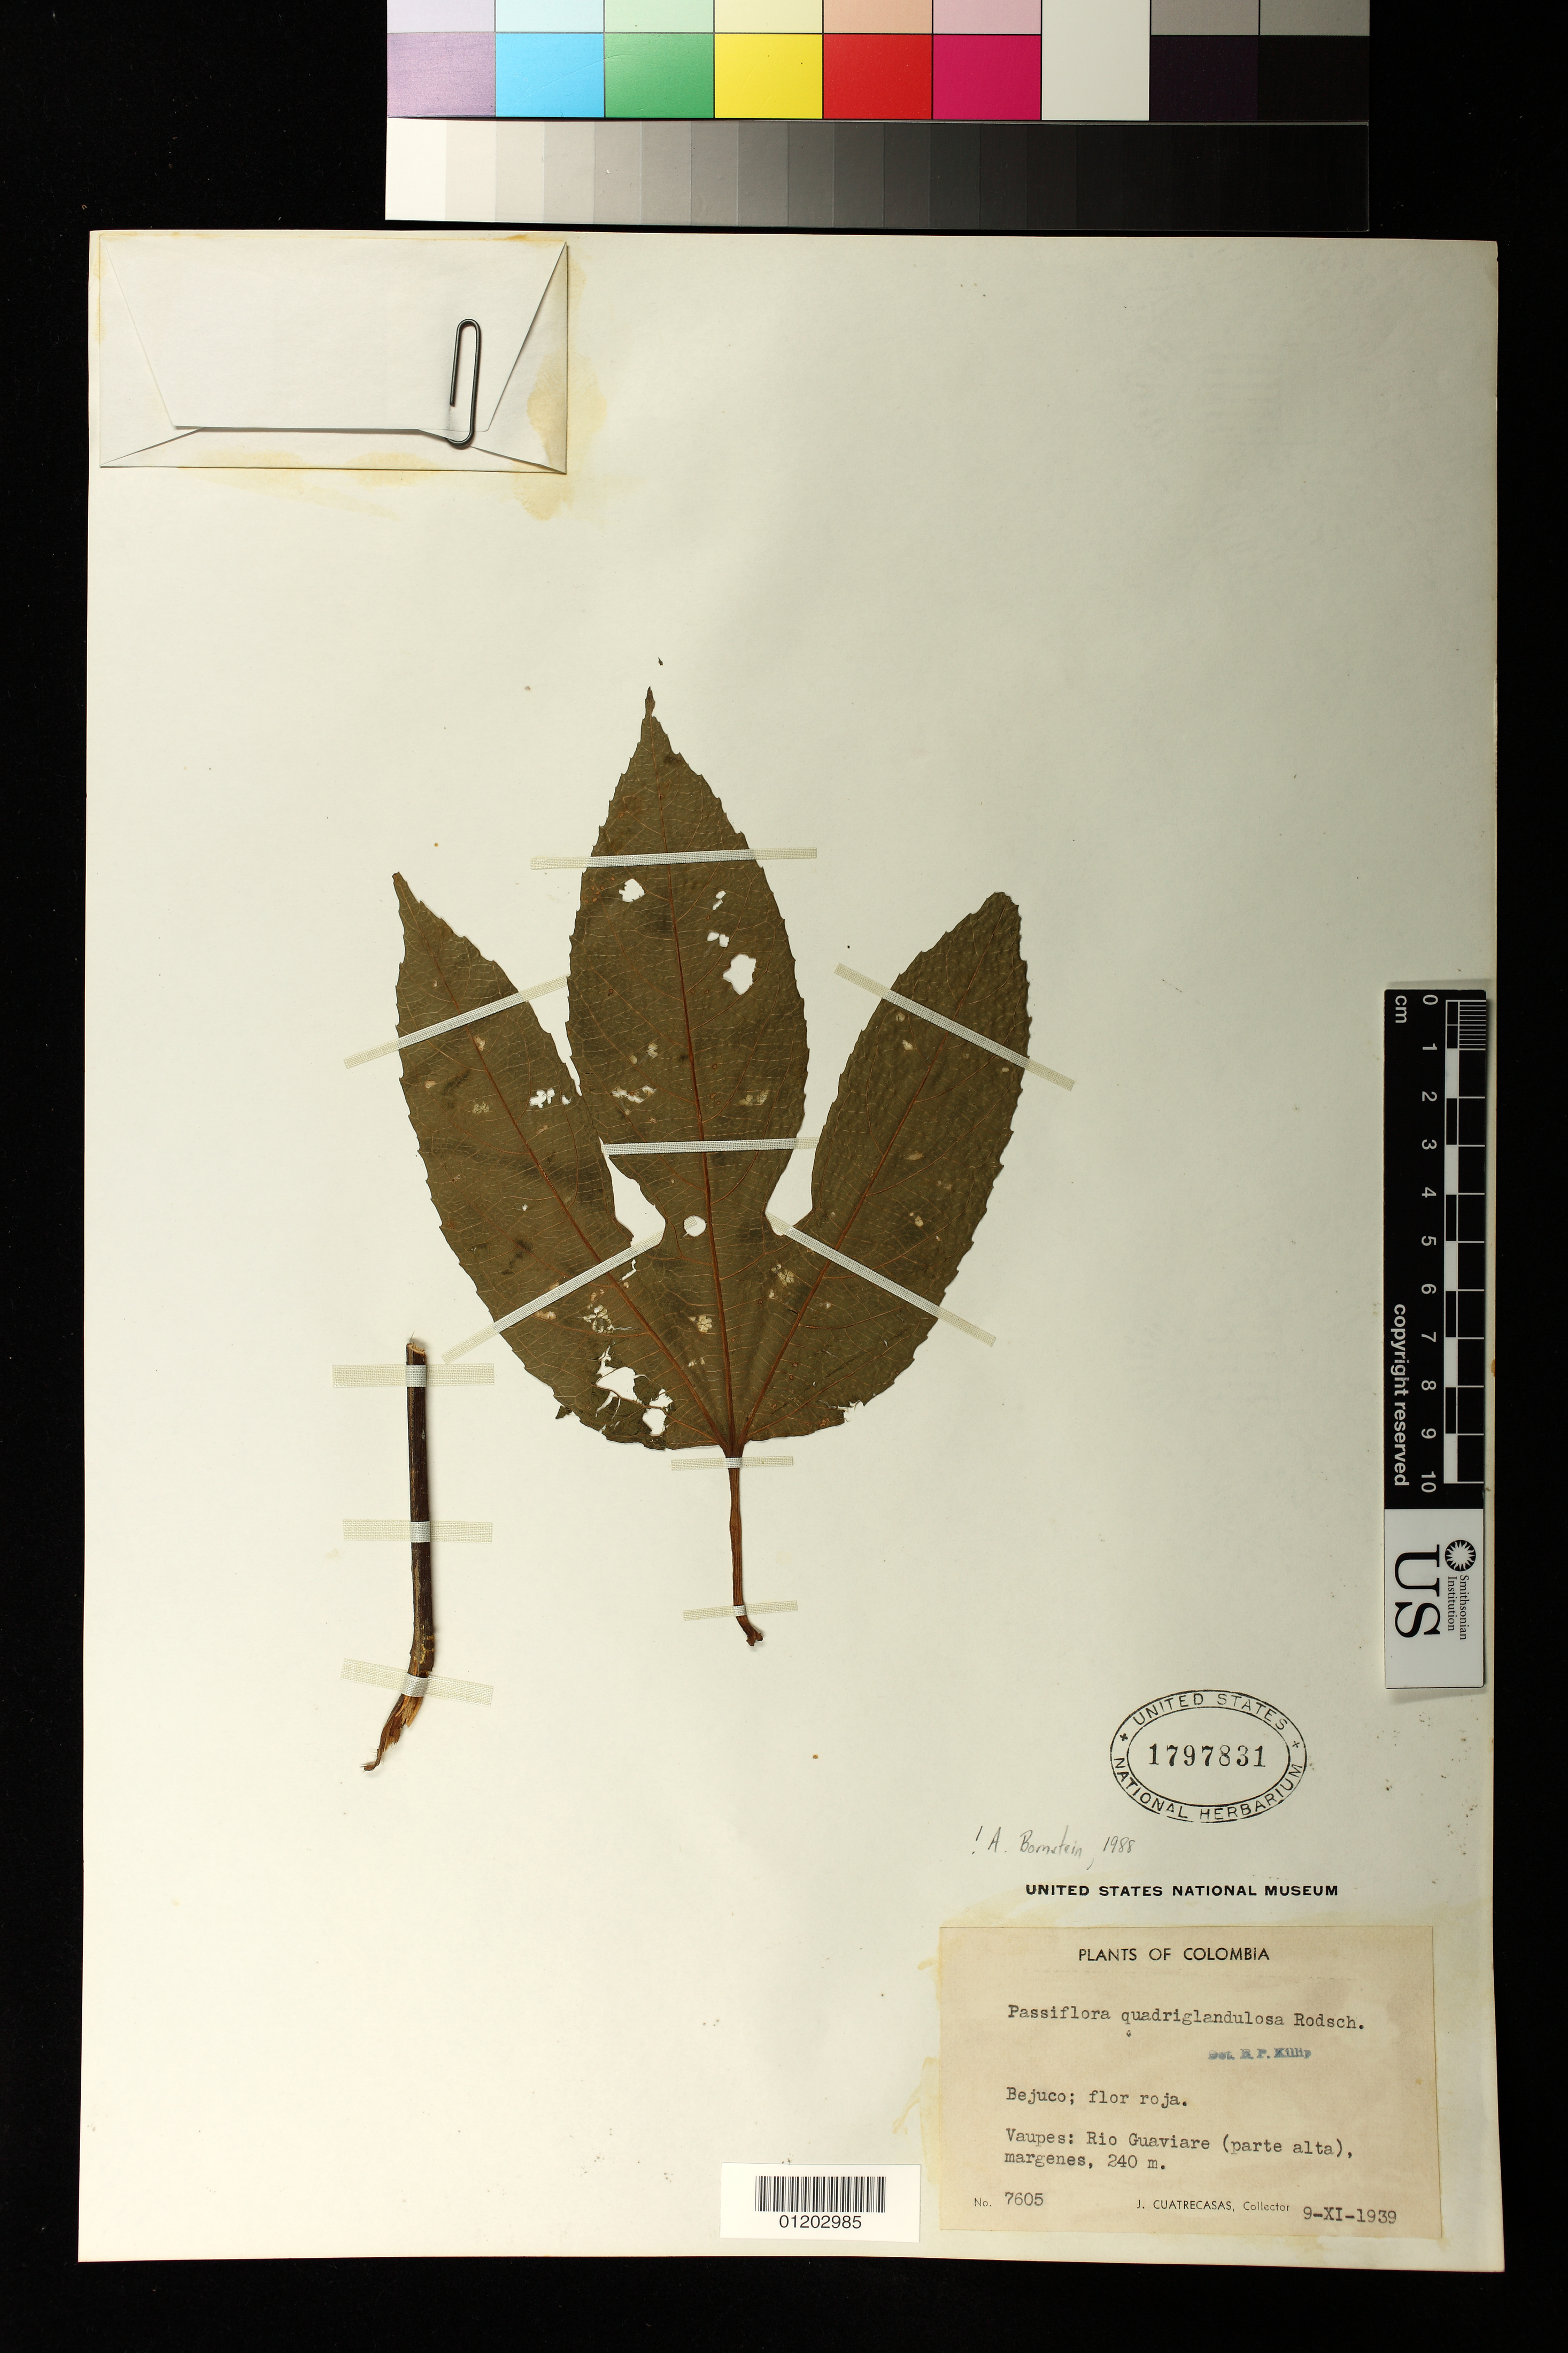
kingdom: Plantae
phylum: Tracheophyta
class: Magnoliopsida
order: Malpighiales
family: Passifloraceae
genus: Passiflora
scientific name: Passiflora quadriglandulosa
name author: Rodschied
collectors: J. Cuatrecasas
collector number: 7605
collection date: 1939-11-09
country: Colombia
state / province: Vaupés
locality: Rio Guaviare (parte alta), mergenes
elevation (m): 240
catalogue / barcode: US 1797831